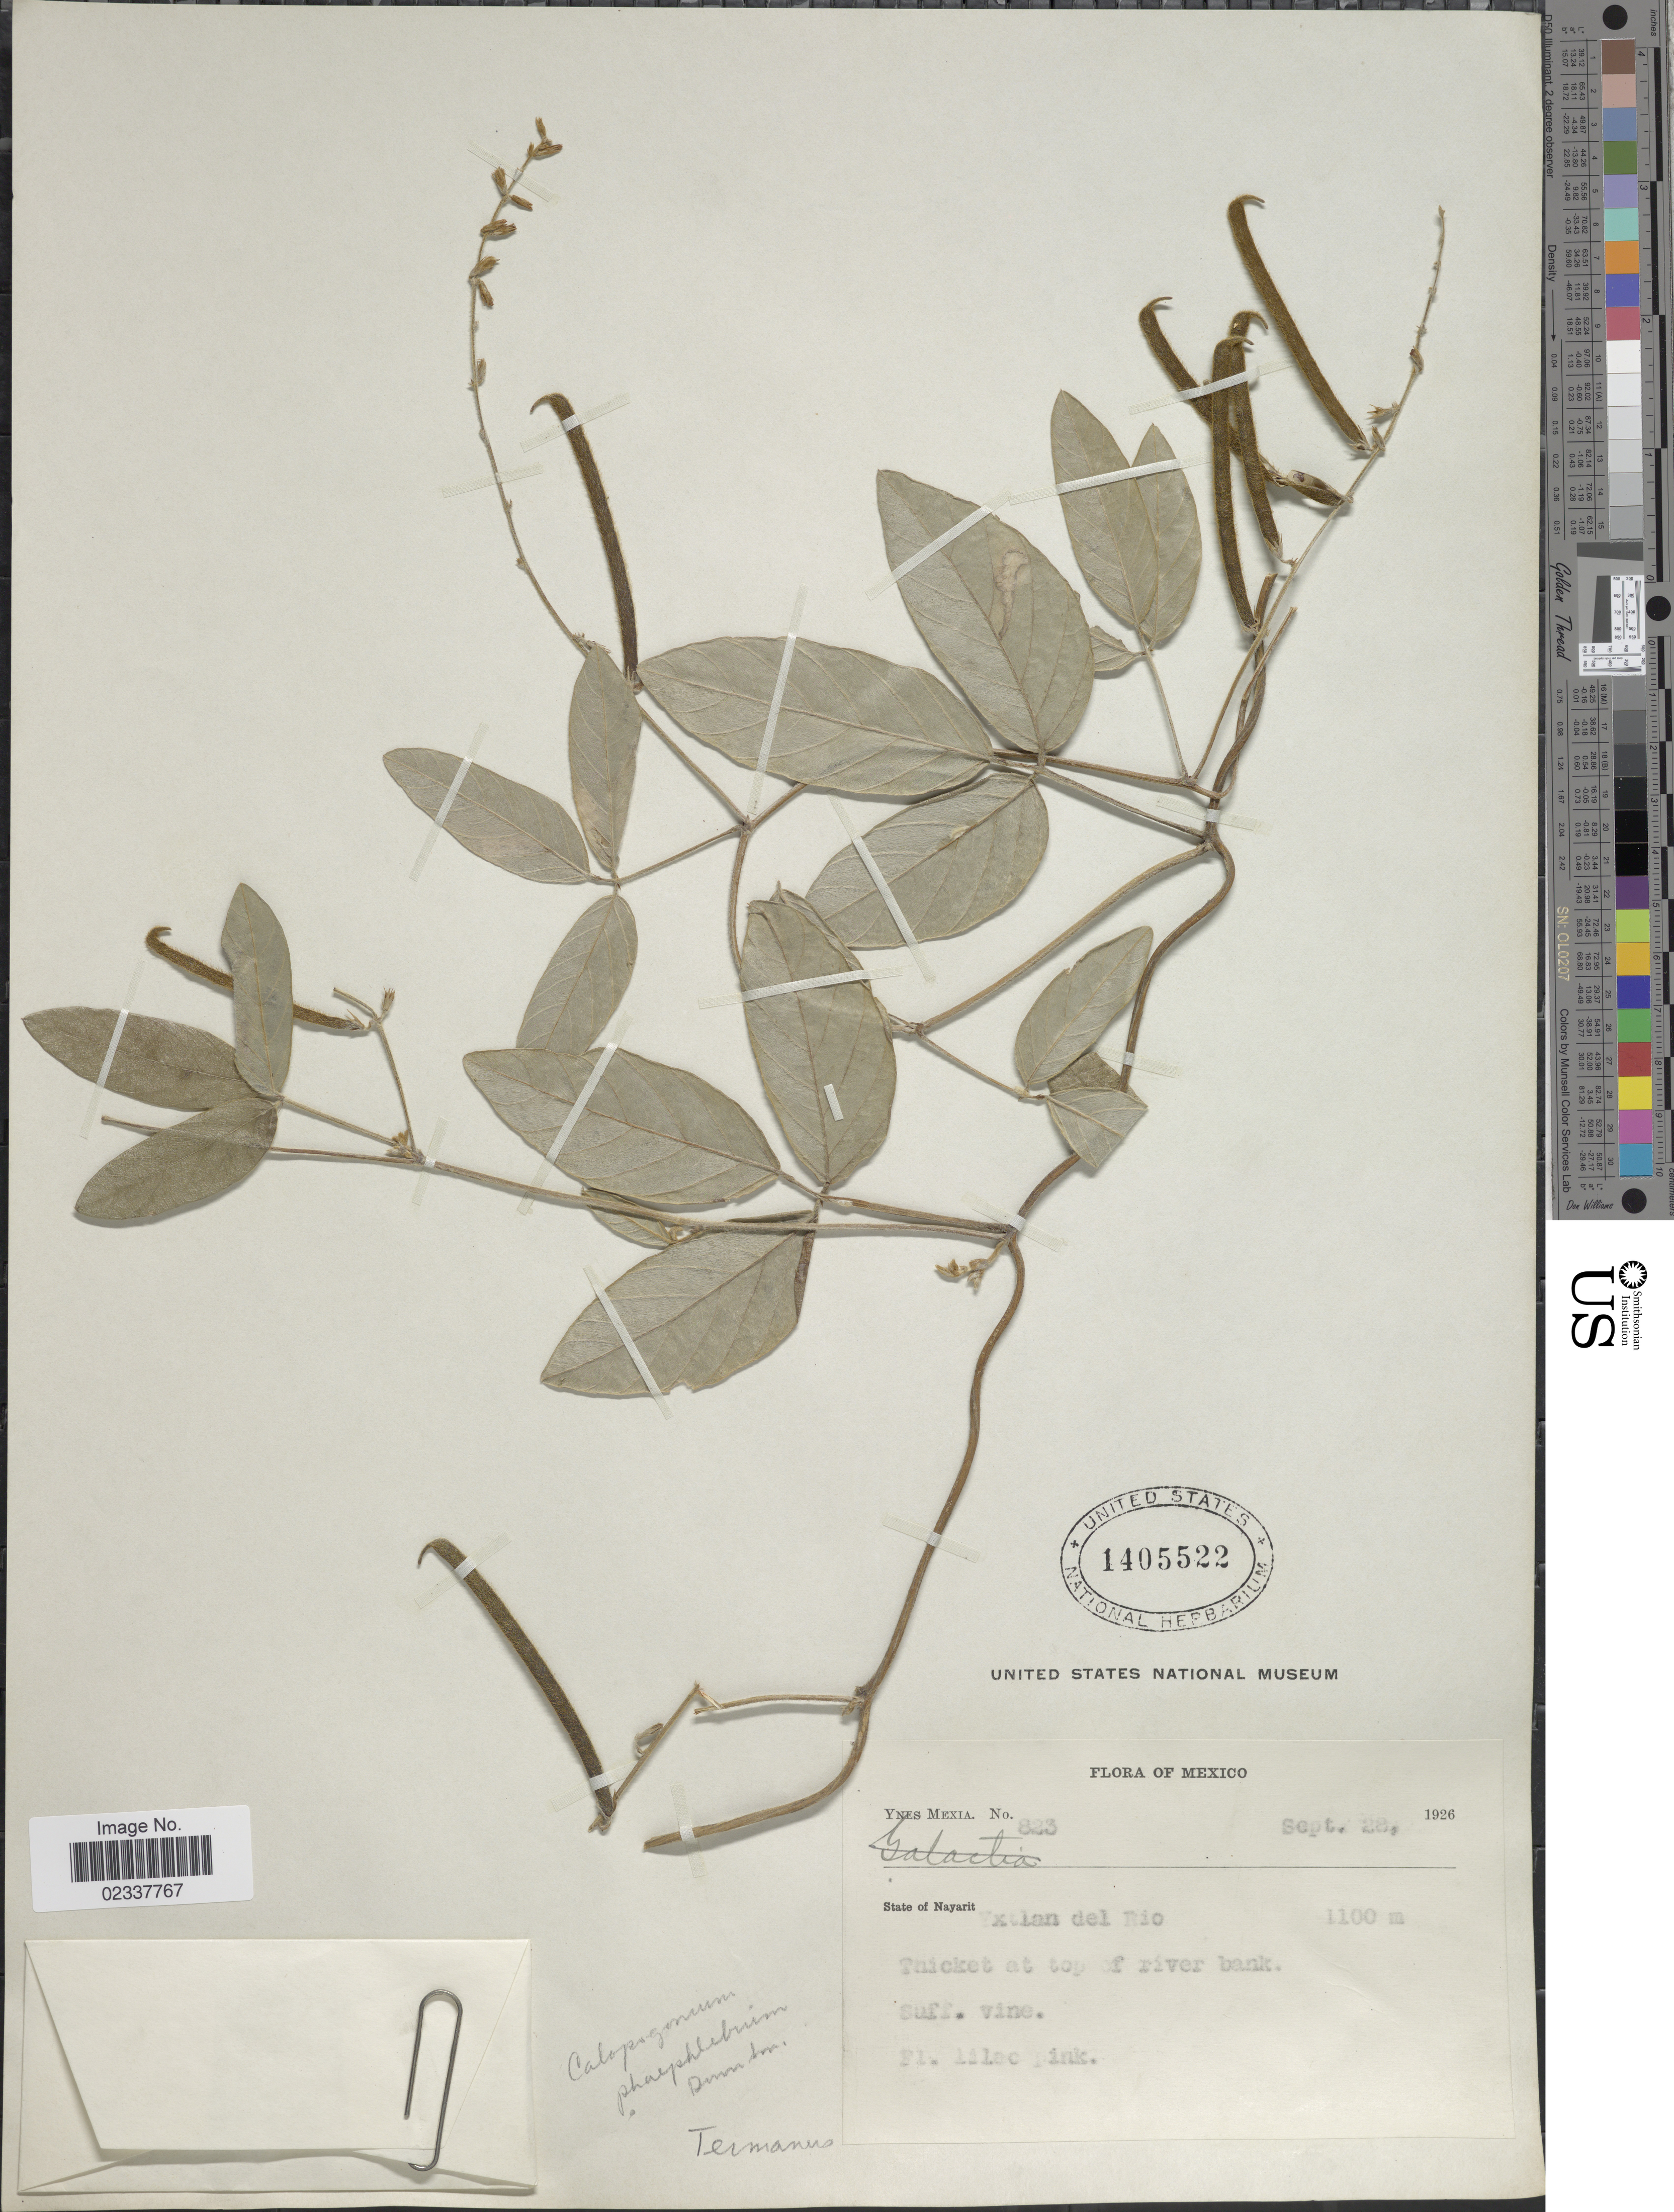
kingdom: Plantae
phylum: Tracheophyta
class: Magnoliopsida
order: Fabales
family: Fabaceae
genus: Teramnus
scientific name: Teramnus uncinatus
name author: (L.) Sw.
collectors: Y. Mexia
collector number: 823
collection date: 1926-09-28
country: Mexico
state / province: Nayarit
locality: Yxtlan del Rio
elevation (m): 1100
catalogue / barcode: US 1405522